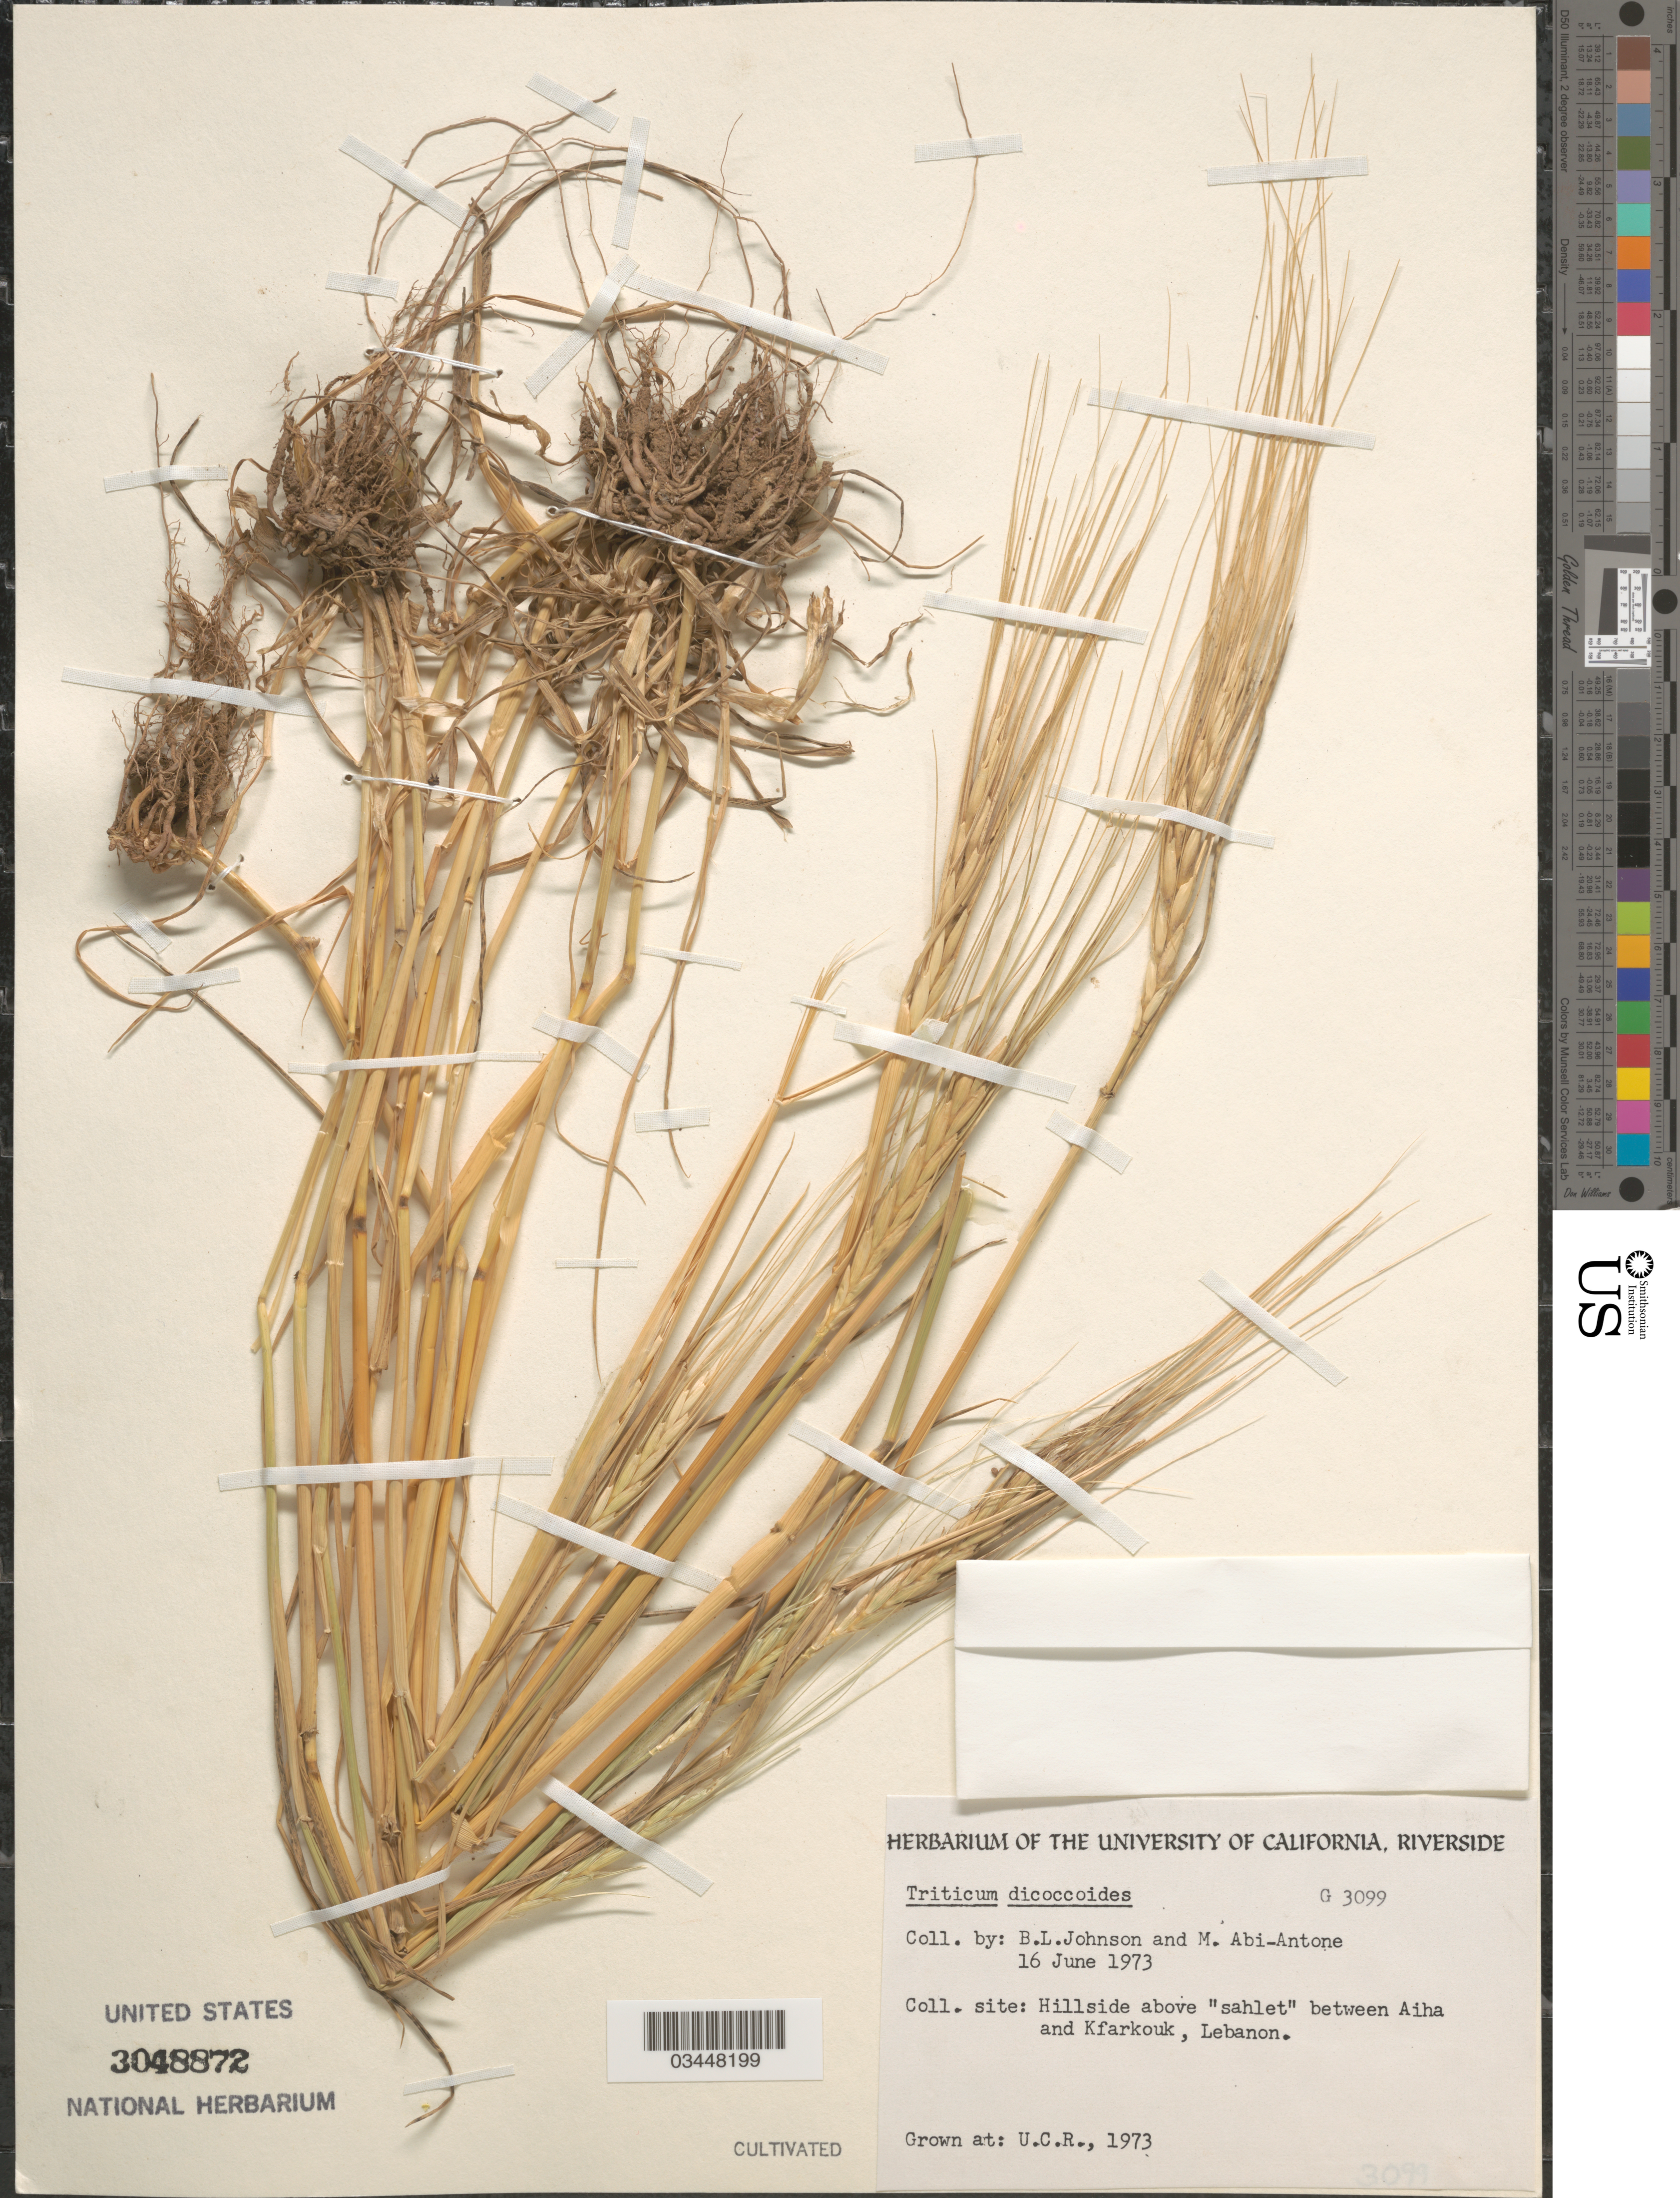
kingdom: Plantae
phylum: Tracheophyta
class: Liliopsida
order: Poales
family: Poaceae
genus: Triticum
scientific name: Triticum dicoccoides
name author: (Körn.) Körn. ex Schweinf.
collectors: ex herb. Univ. of California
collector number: G3099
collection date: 1973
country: United States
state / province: California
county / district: Riverside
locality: U.C.R.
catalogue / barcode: US 3048872